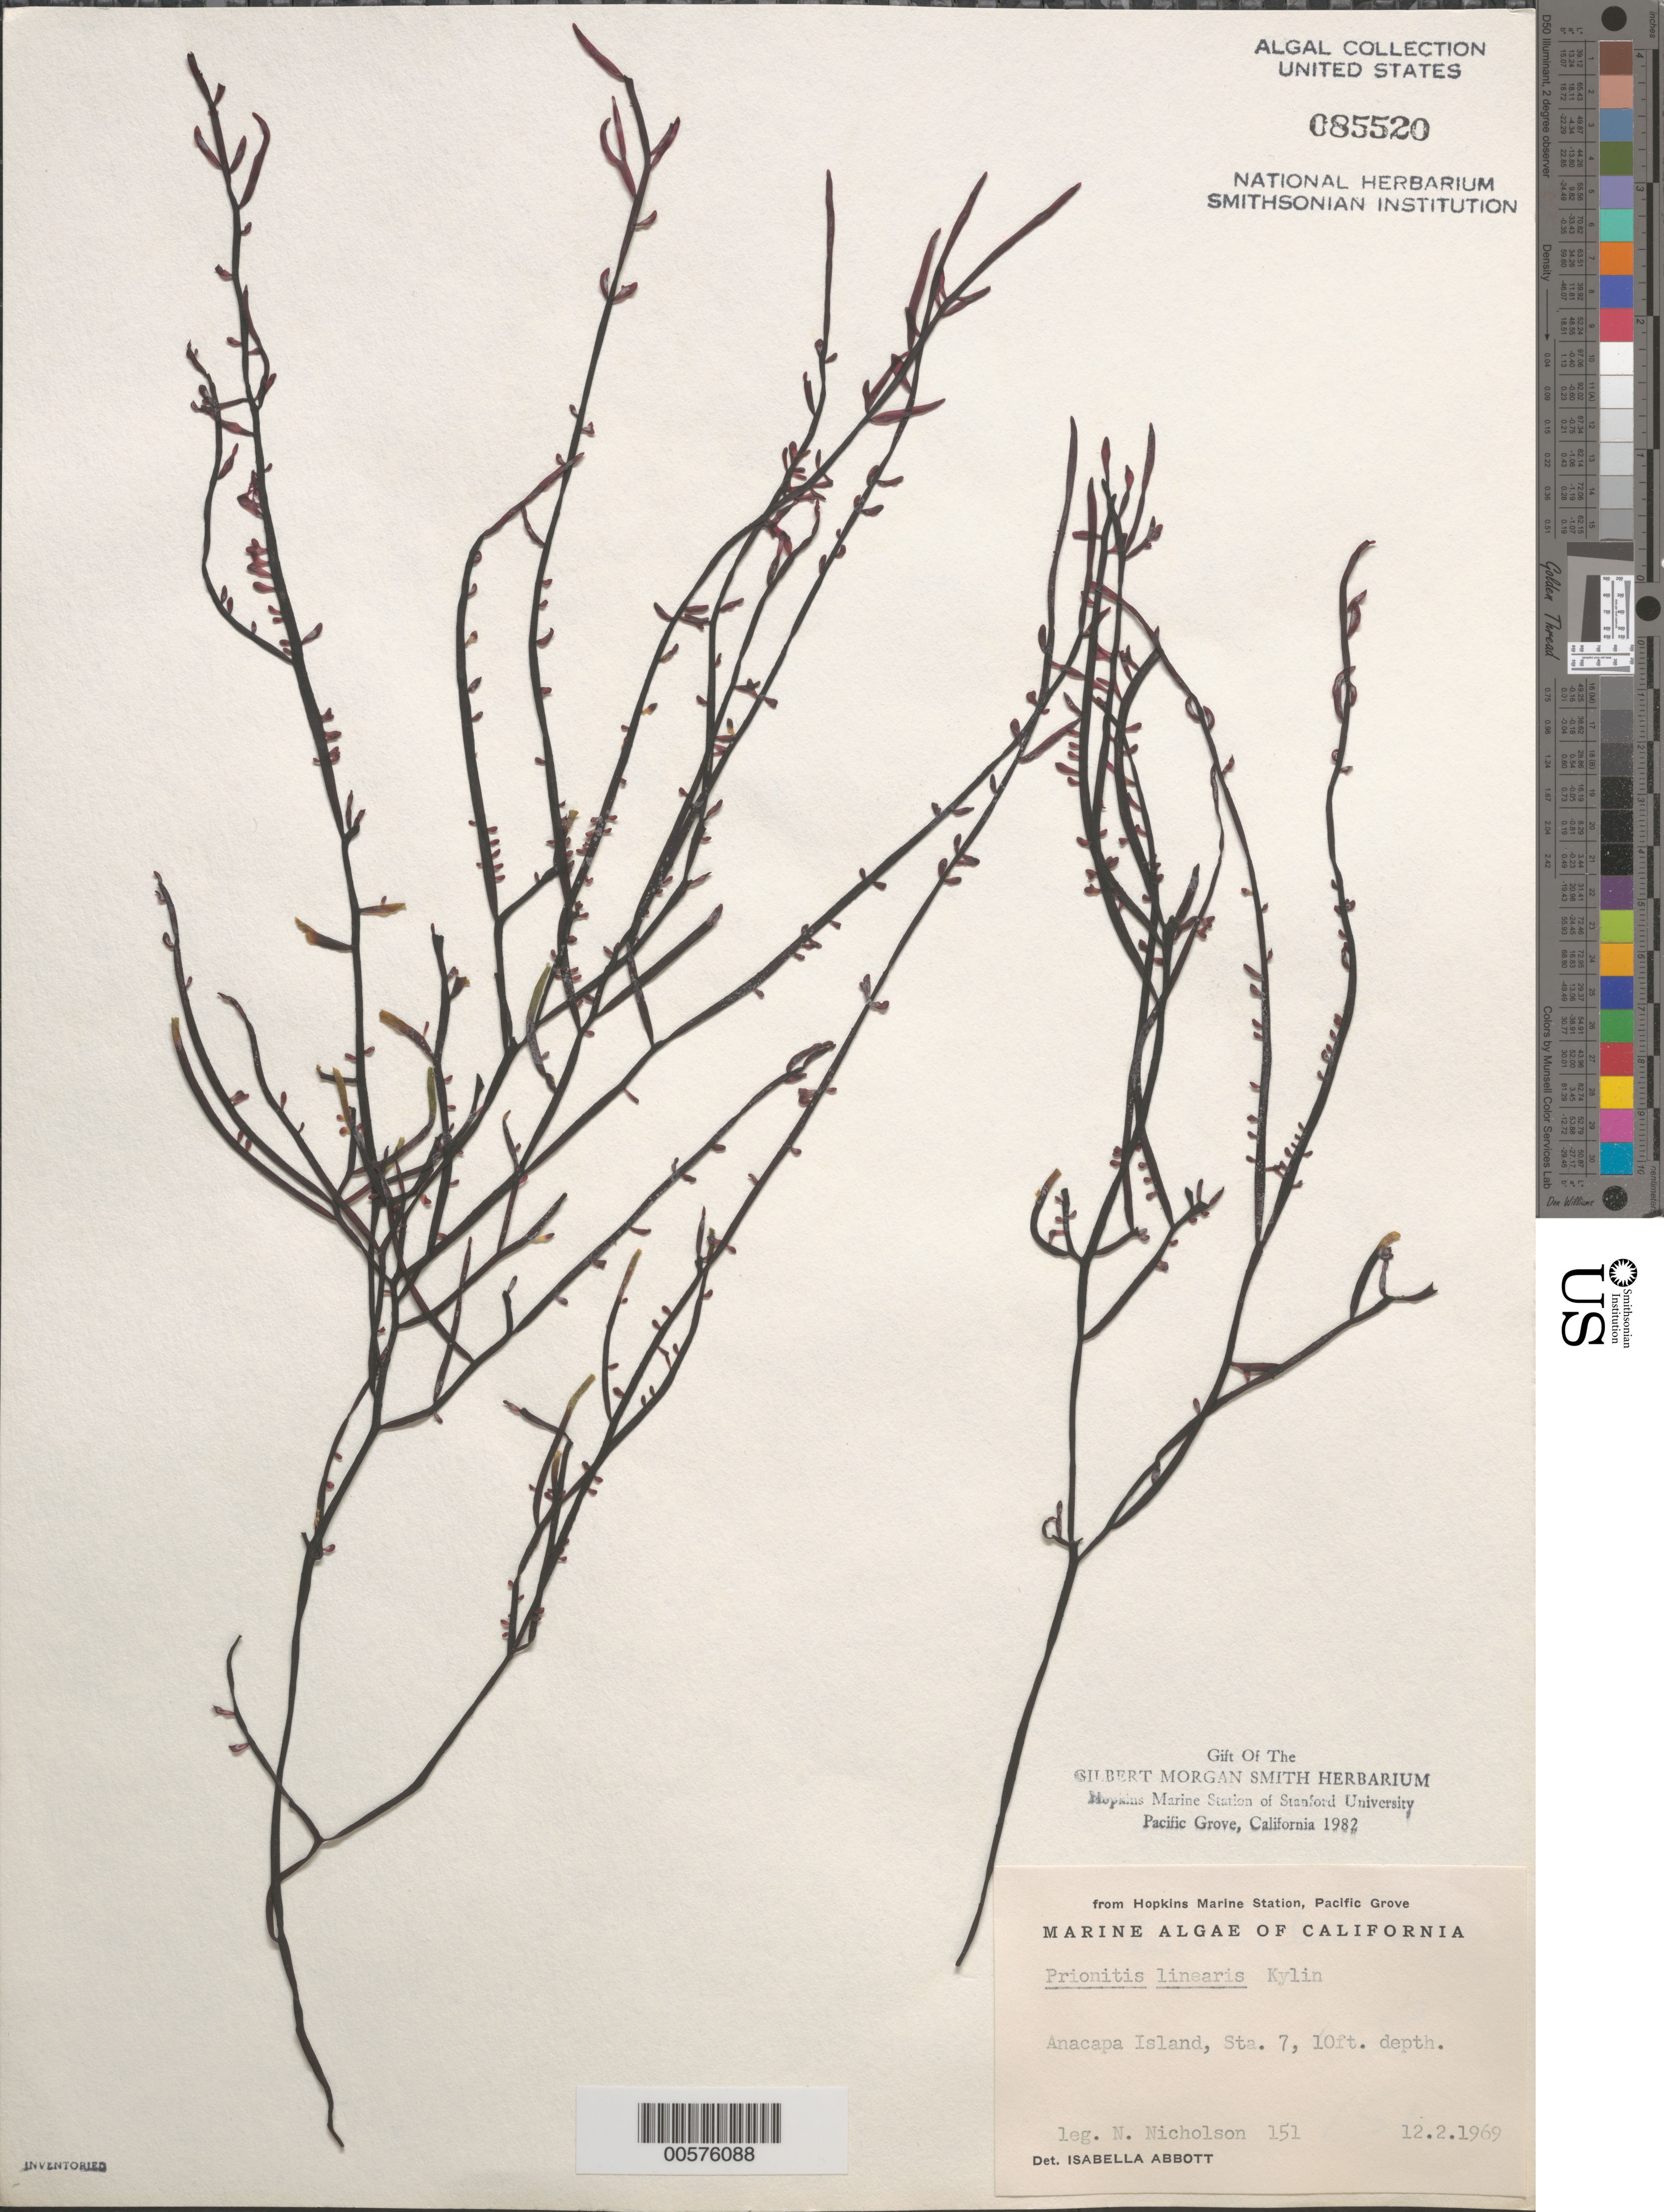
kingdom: Plantae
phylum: Rhodophyta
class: Florideophyceae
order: Cryptonemiales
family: Cryptonemiaceae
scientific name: Prionitis linearis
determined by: Abbott, Isabella A.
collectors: N. Nicholson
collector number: Nln 151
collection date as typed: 12 Feb 1969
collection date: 1969-02-12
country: United States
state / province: California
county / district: Ventura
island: Anacapa Island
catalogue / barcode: US 85520